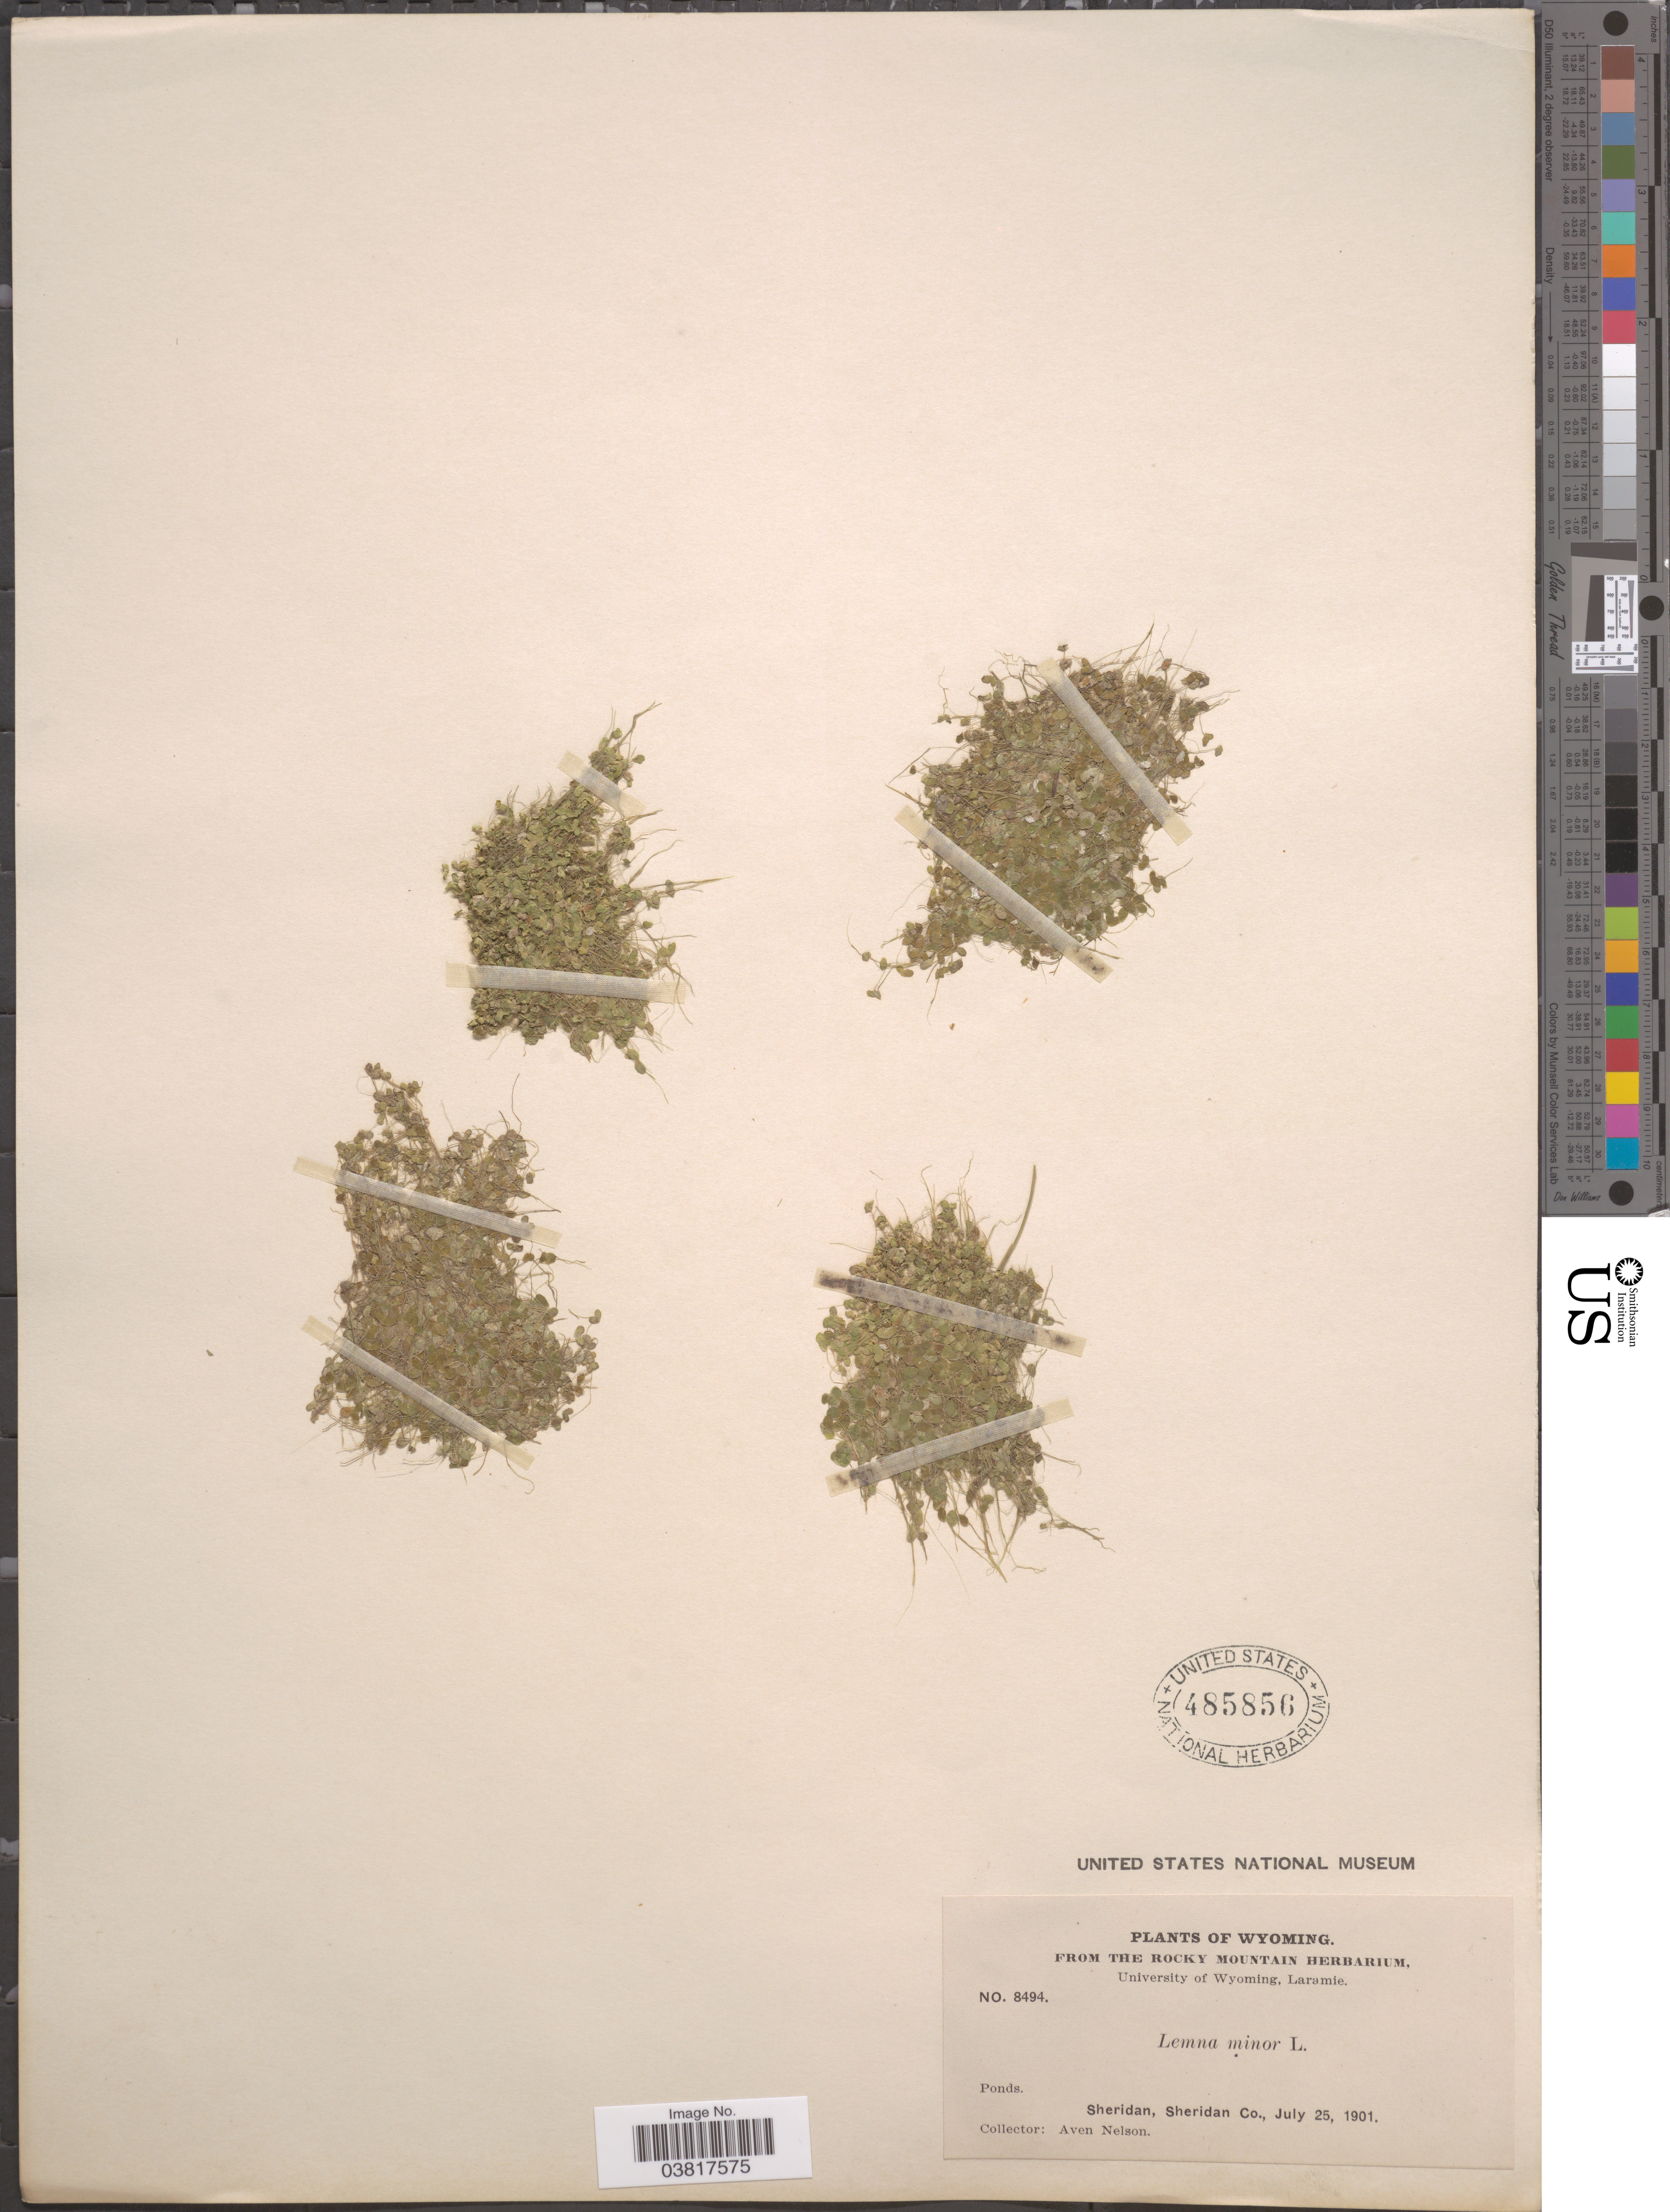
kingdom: Plantae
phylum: Tracheophyta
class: Liliopsida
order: Alismatales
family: Araceae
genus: Lemna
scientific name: Lemna minor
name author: L.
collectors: A. Nelson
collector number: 8494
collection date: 1901-07-25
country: United States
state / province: Wyoming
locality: Sheridan, Sheridan Co.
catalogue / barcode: US 485856